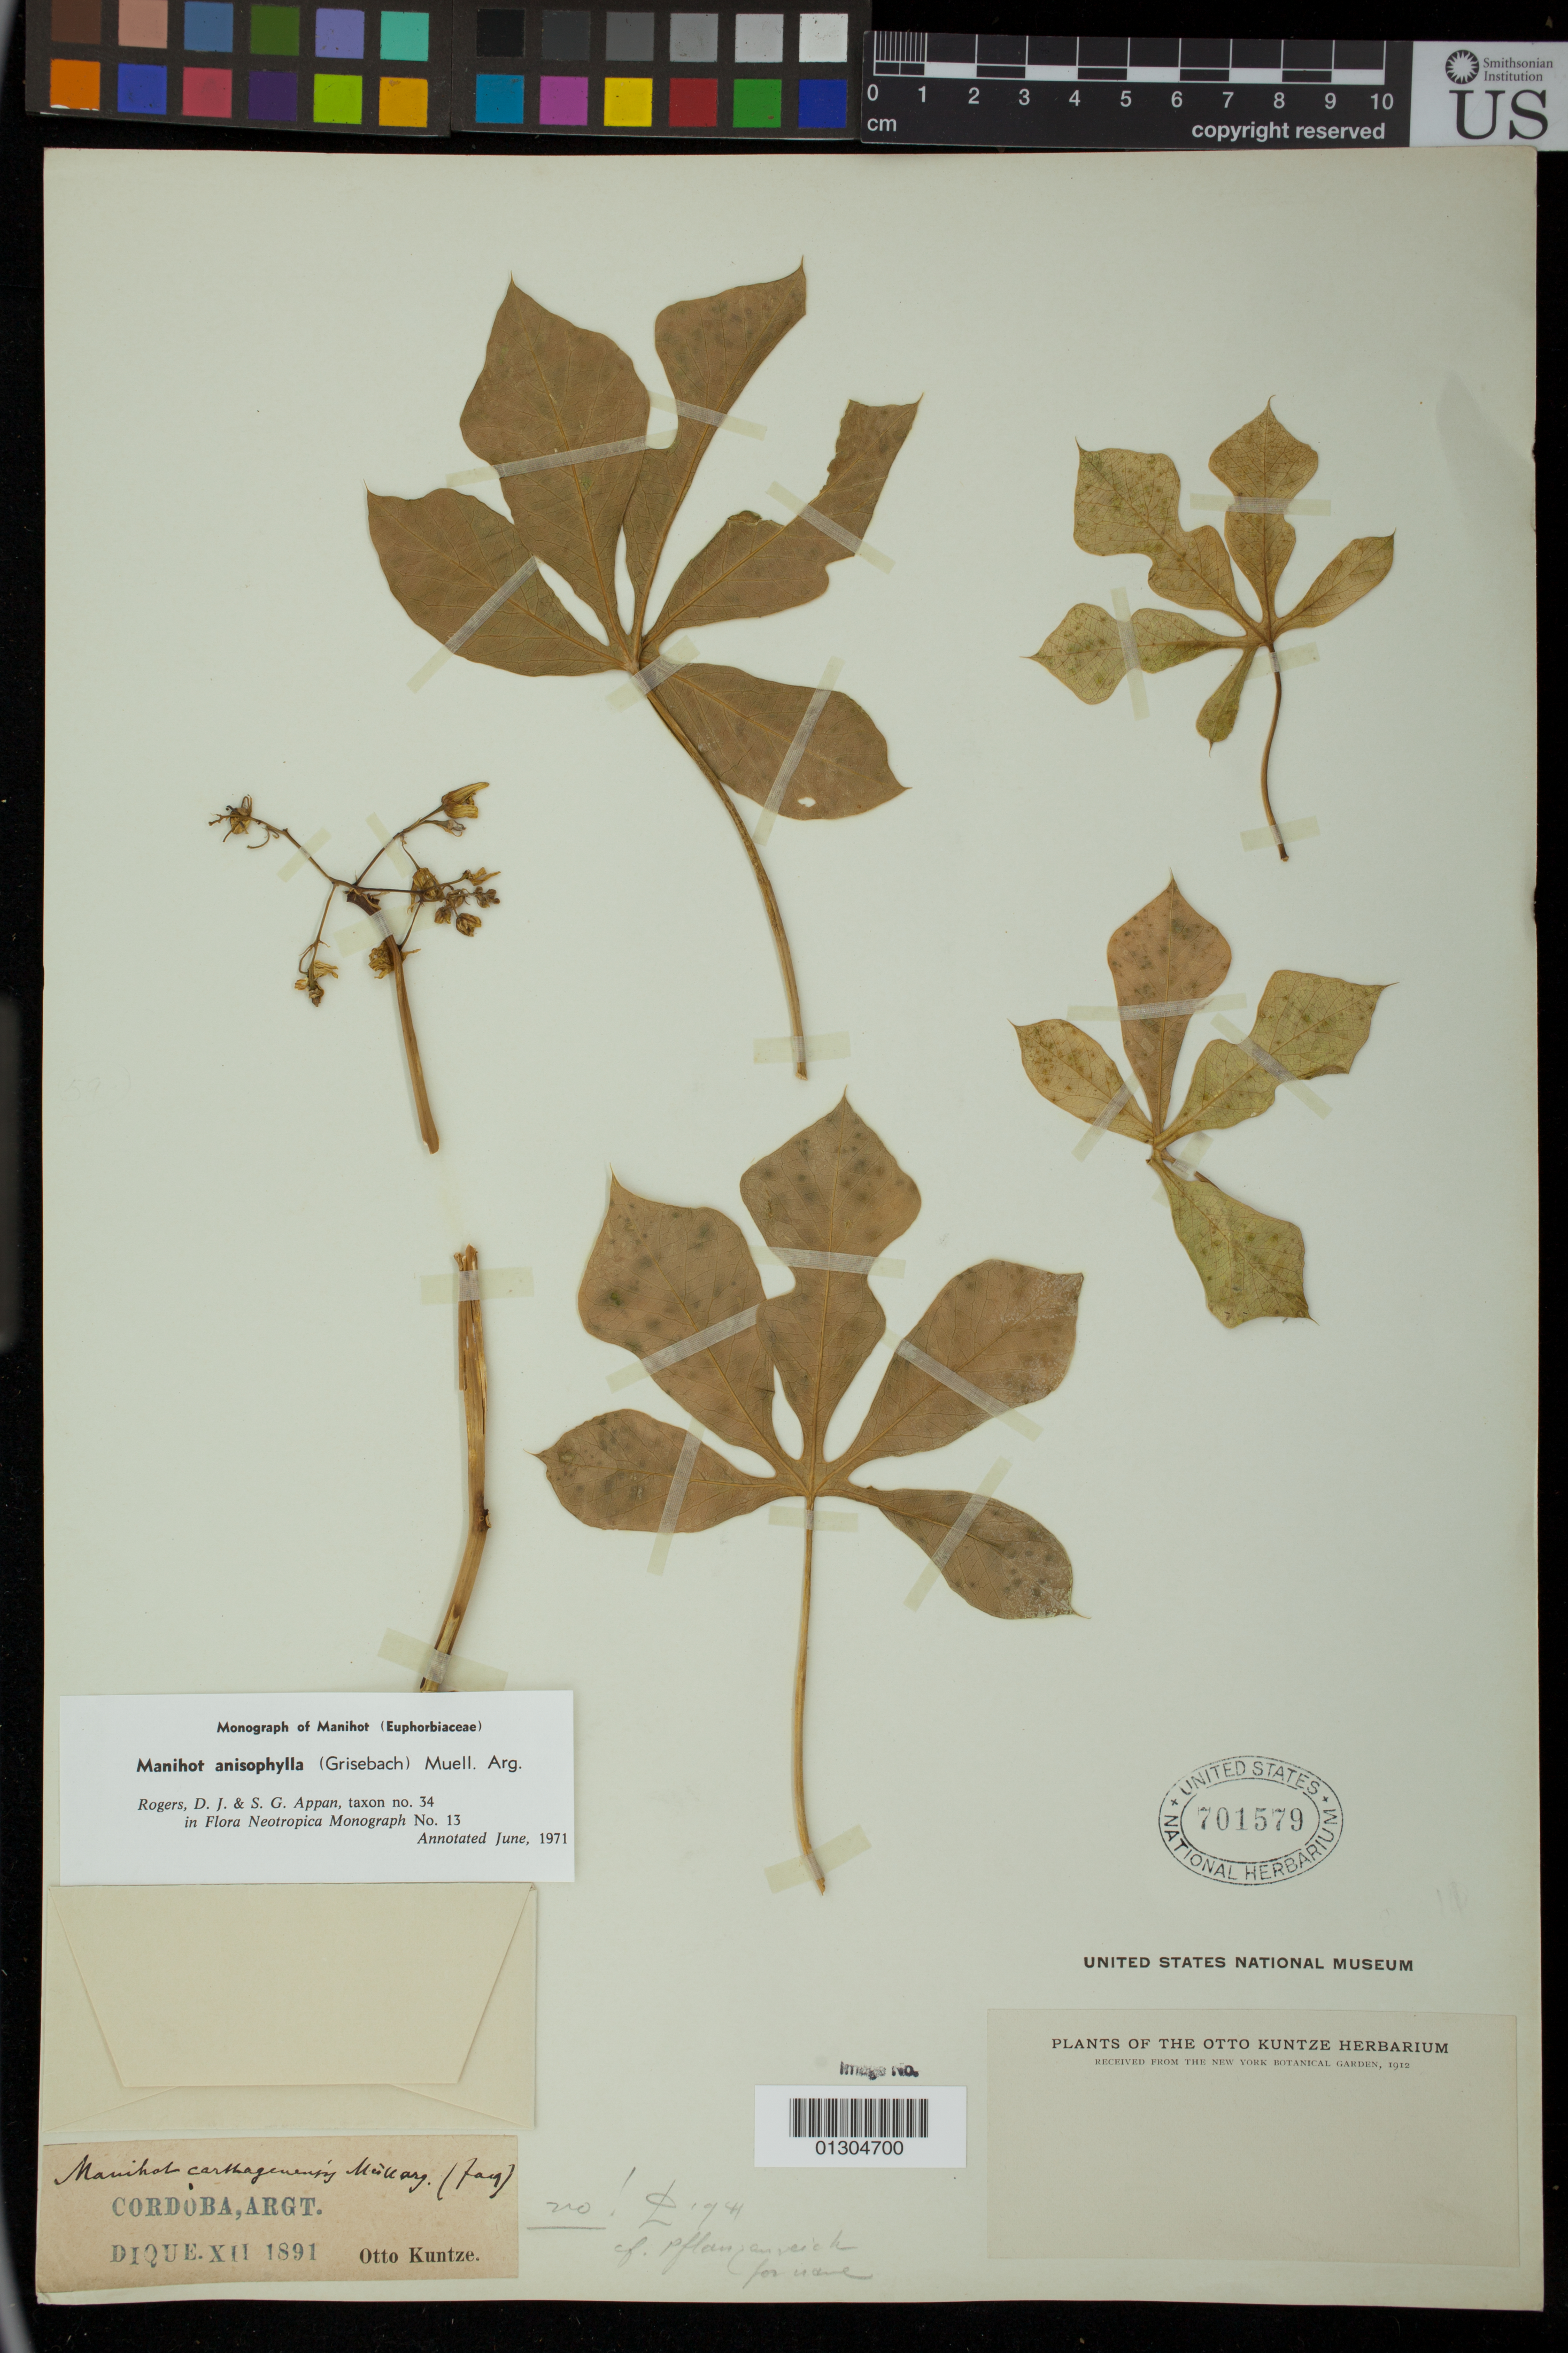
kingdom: Plantae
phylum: Tracheophyta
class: Magnoliopsida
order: Malpighiales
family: Euphorbiaceae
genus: Manihot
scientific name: Manihot anisophylla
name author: (Griseb.) Müll. Arg.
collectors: C.E.O. Kuntze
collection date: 1891-12-10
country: Argentina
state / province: Cordoba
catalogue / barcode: US 701579